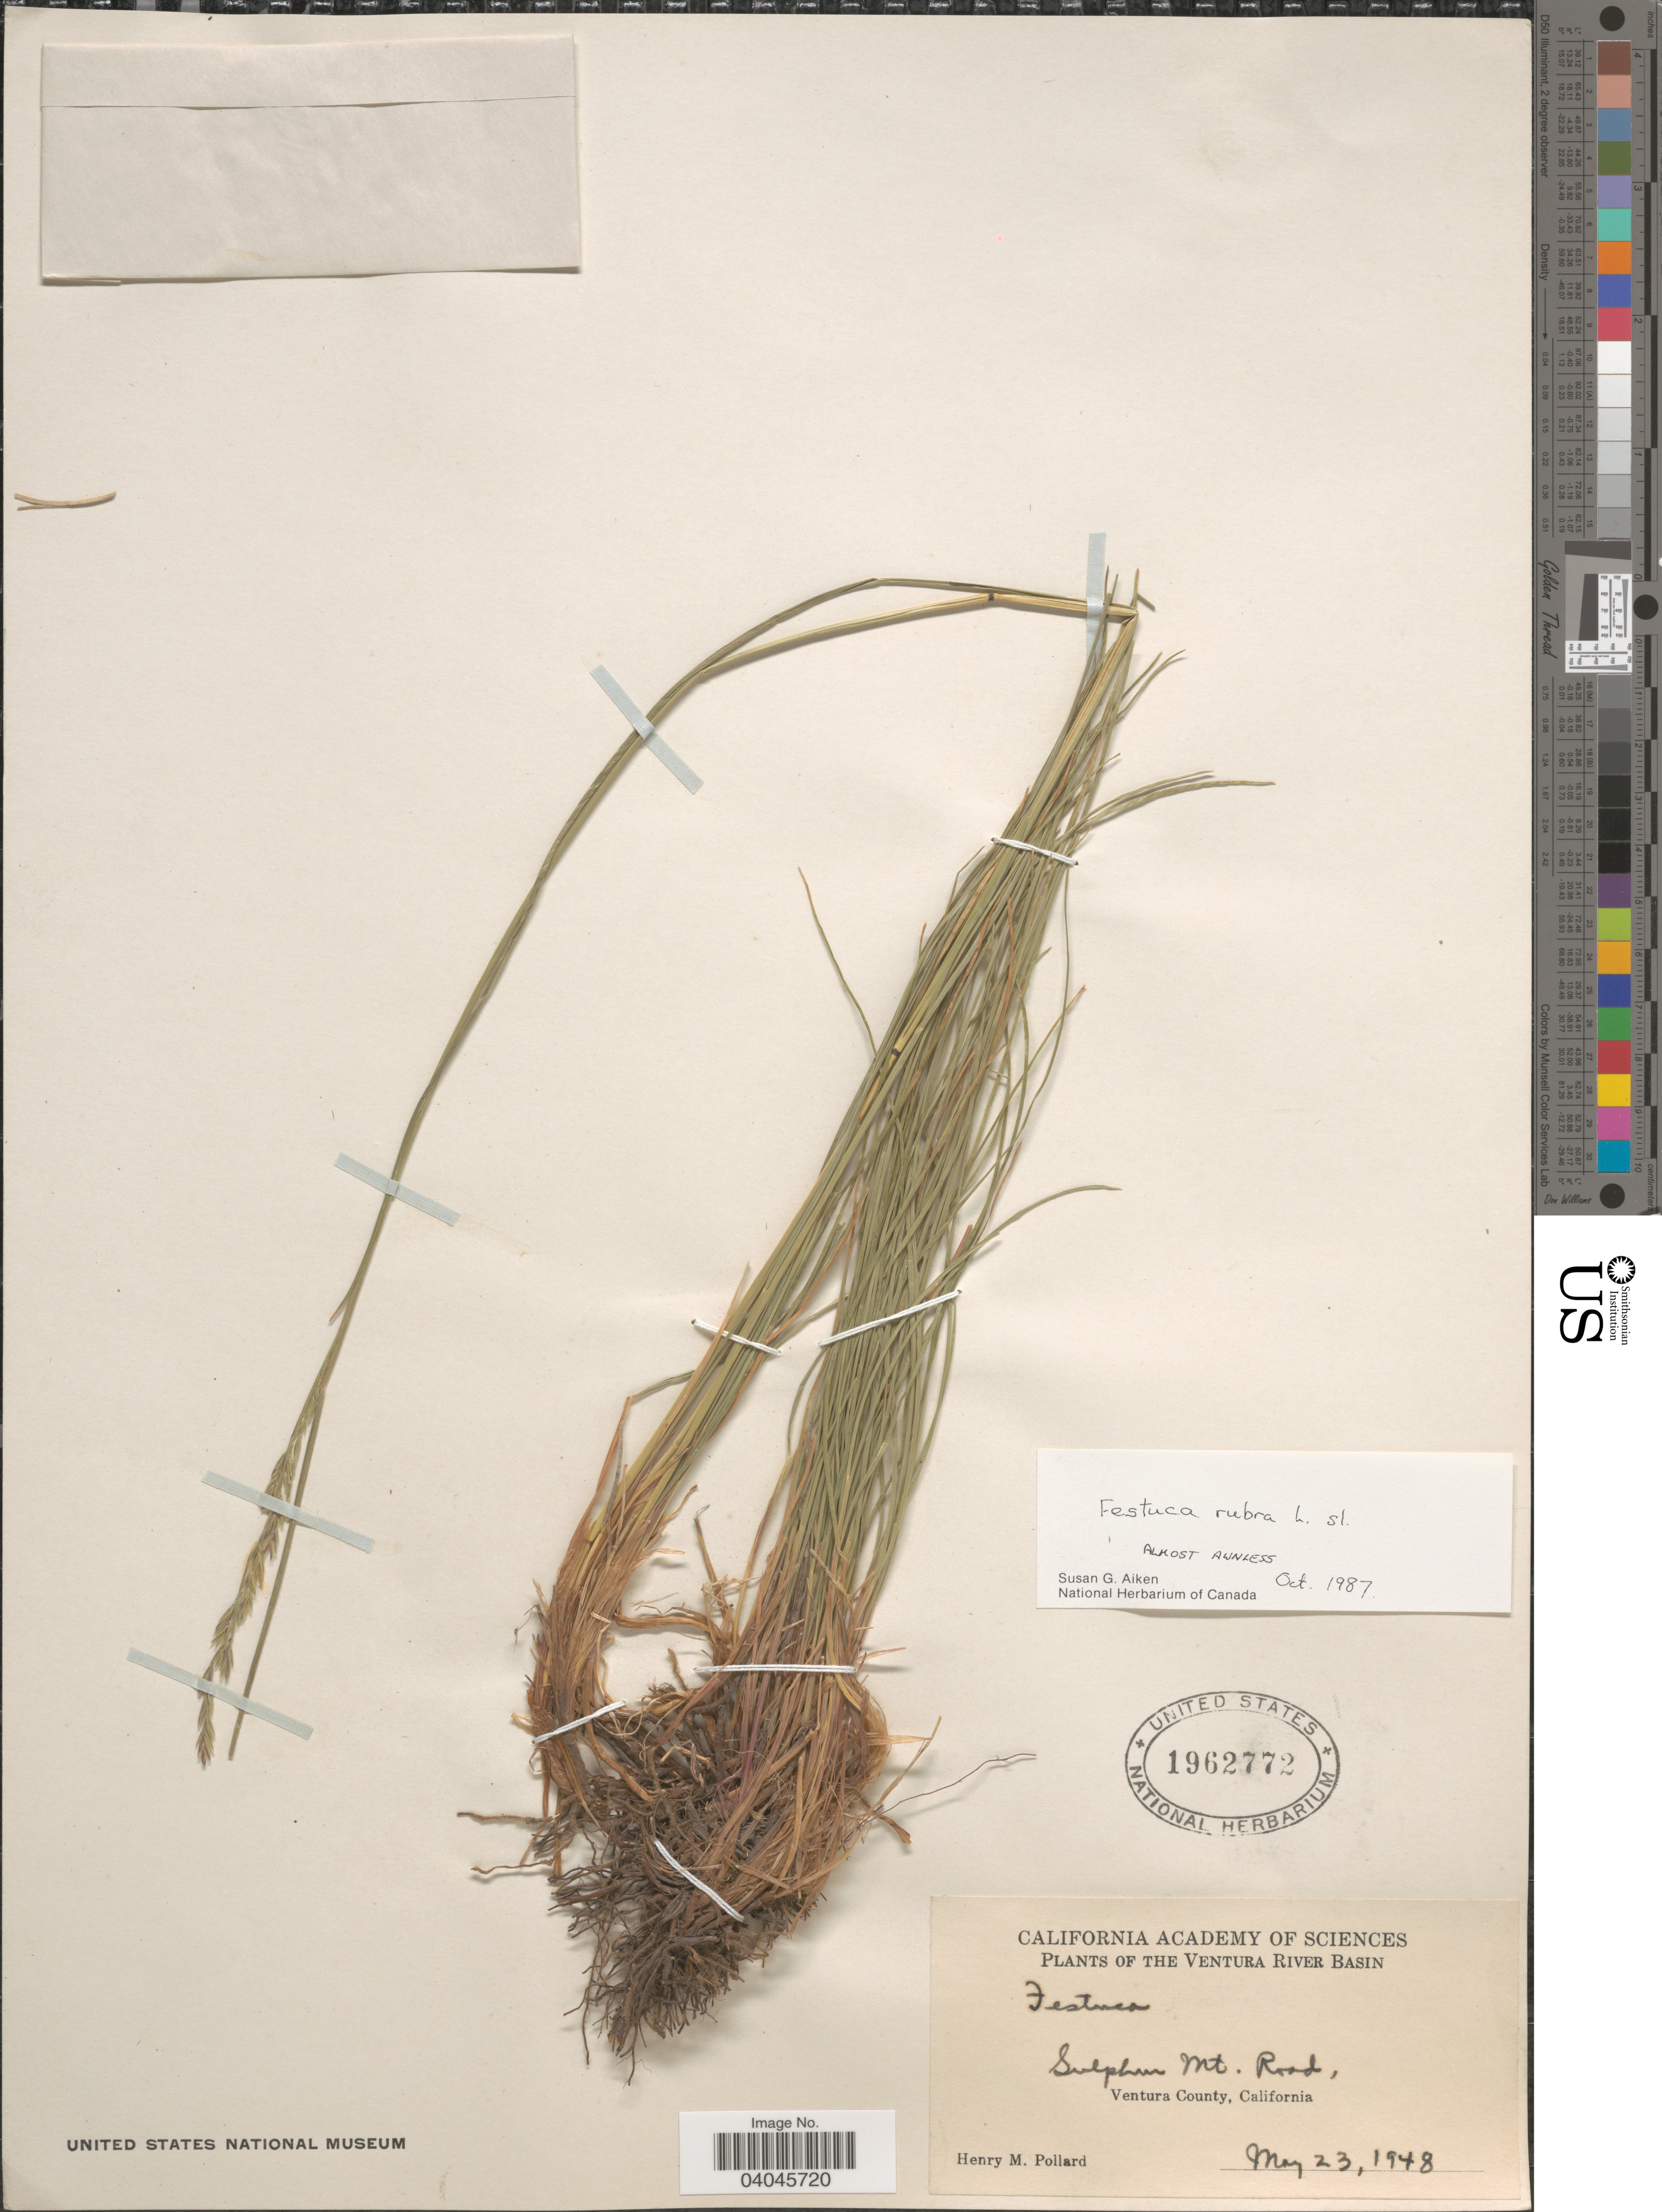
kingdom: Plantae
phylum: Tracheophyta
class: Liliopsida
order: Poales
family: Poaceae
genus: Festuca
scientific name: Festuca rubra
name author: L.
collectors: H. M. Pollard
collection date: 1948-05-23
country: United States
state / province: California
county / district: Ventura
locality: The Ventura River Basin. Sulphur Mt. Road. Ventura County.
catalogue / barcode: US 1962772